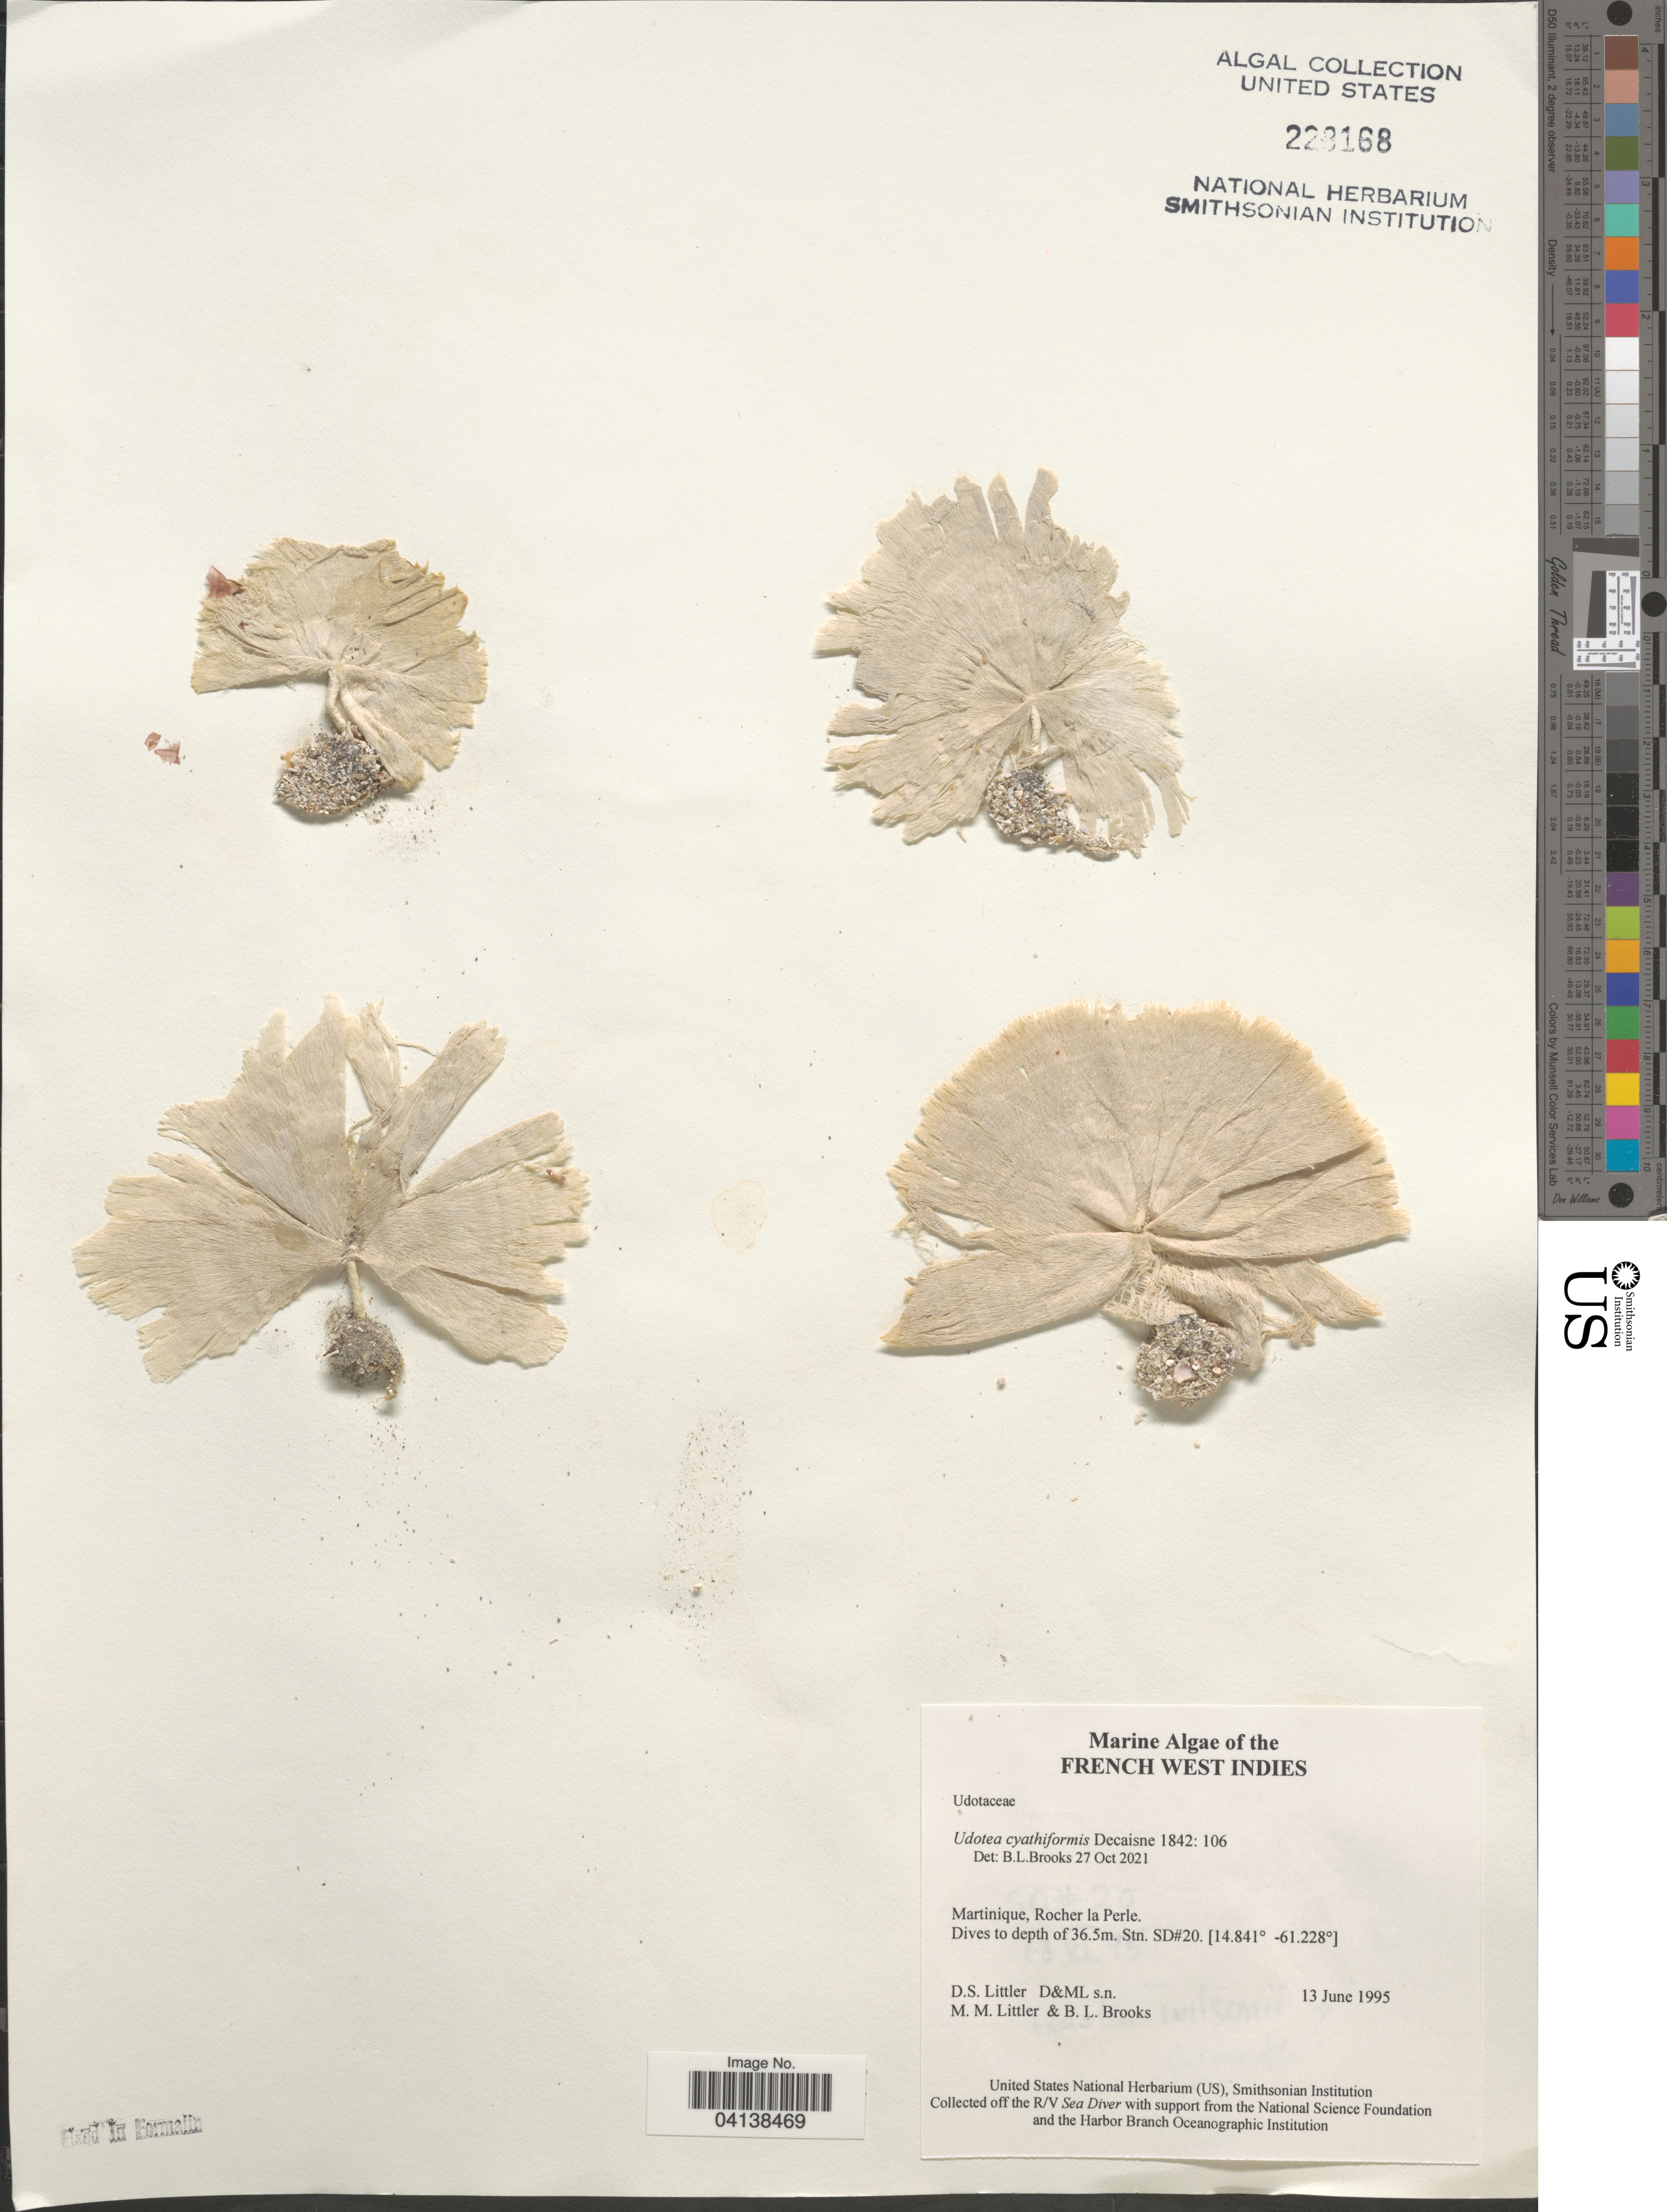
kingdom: Plantae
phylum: Chlorophyta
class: Ulvophyceae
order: Bryopsidales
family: Udoteaceae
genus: Udotea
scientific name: Udotea cyathiformis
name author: Decne.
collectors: D. S. Littler & B. Brooks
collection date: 1995-06-13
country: Martinique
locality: French West Indies. Rocher la Perle. Stn. SD#20.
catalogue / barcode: US 228168